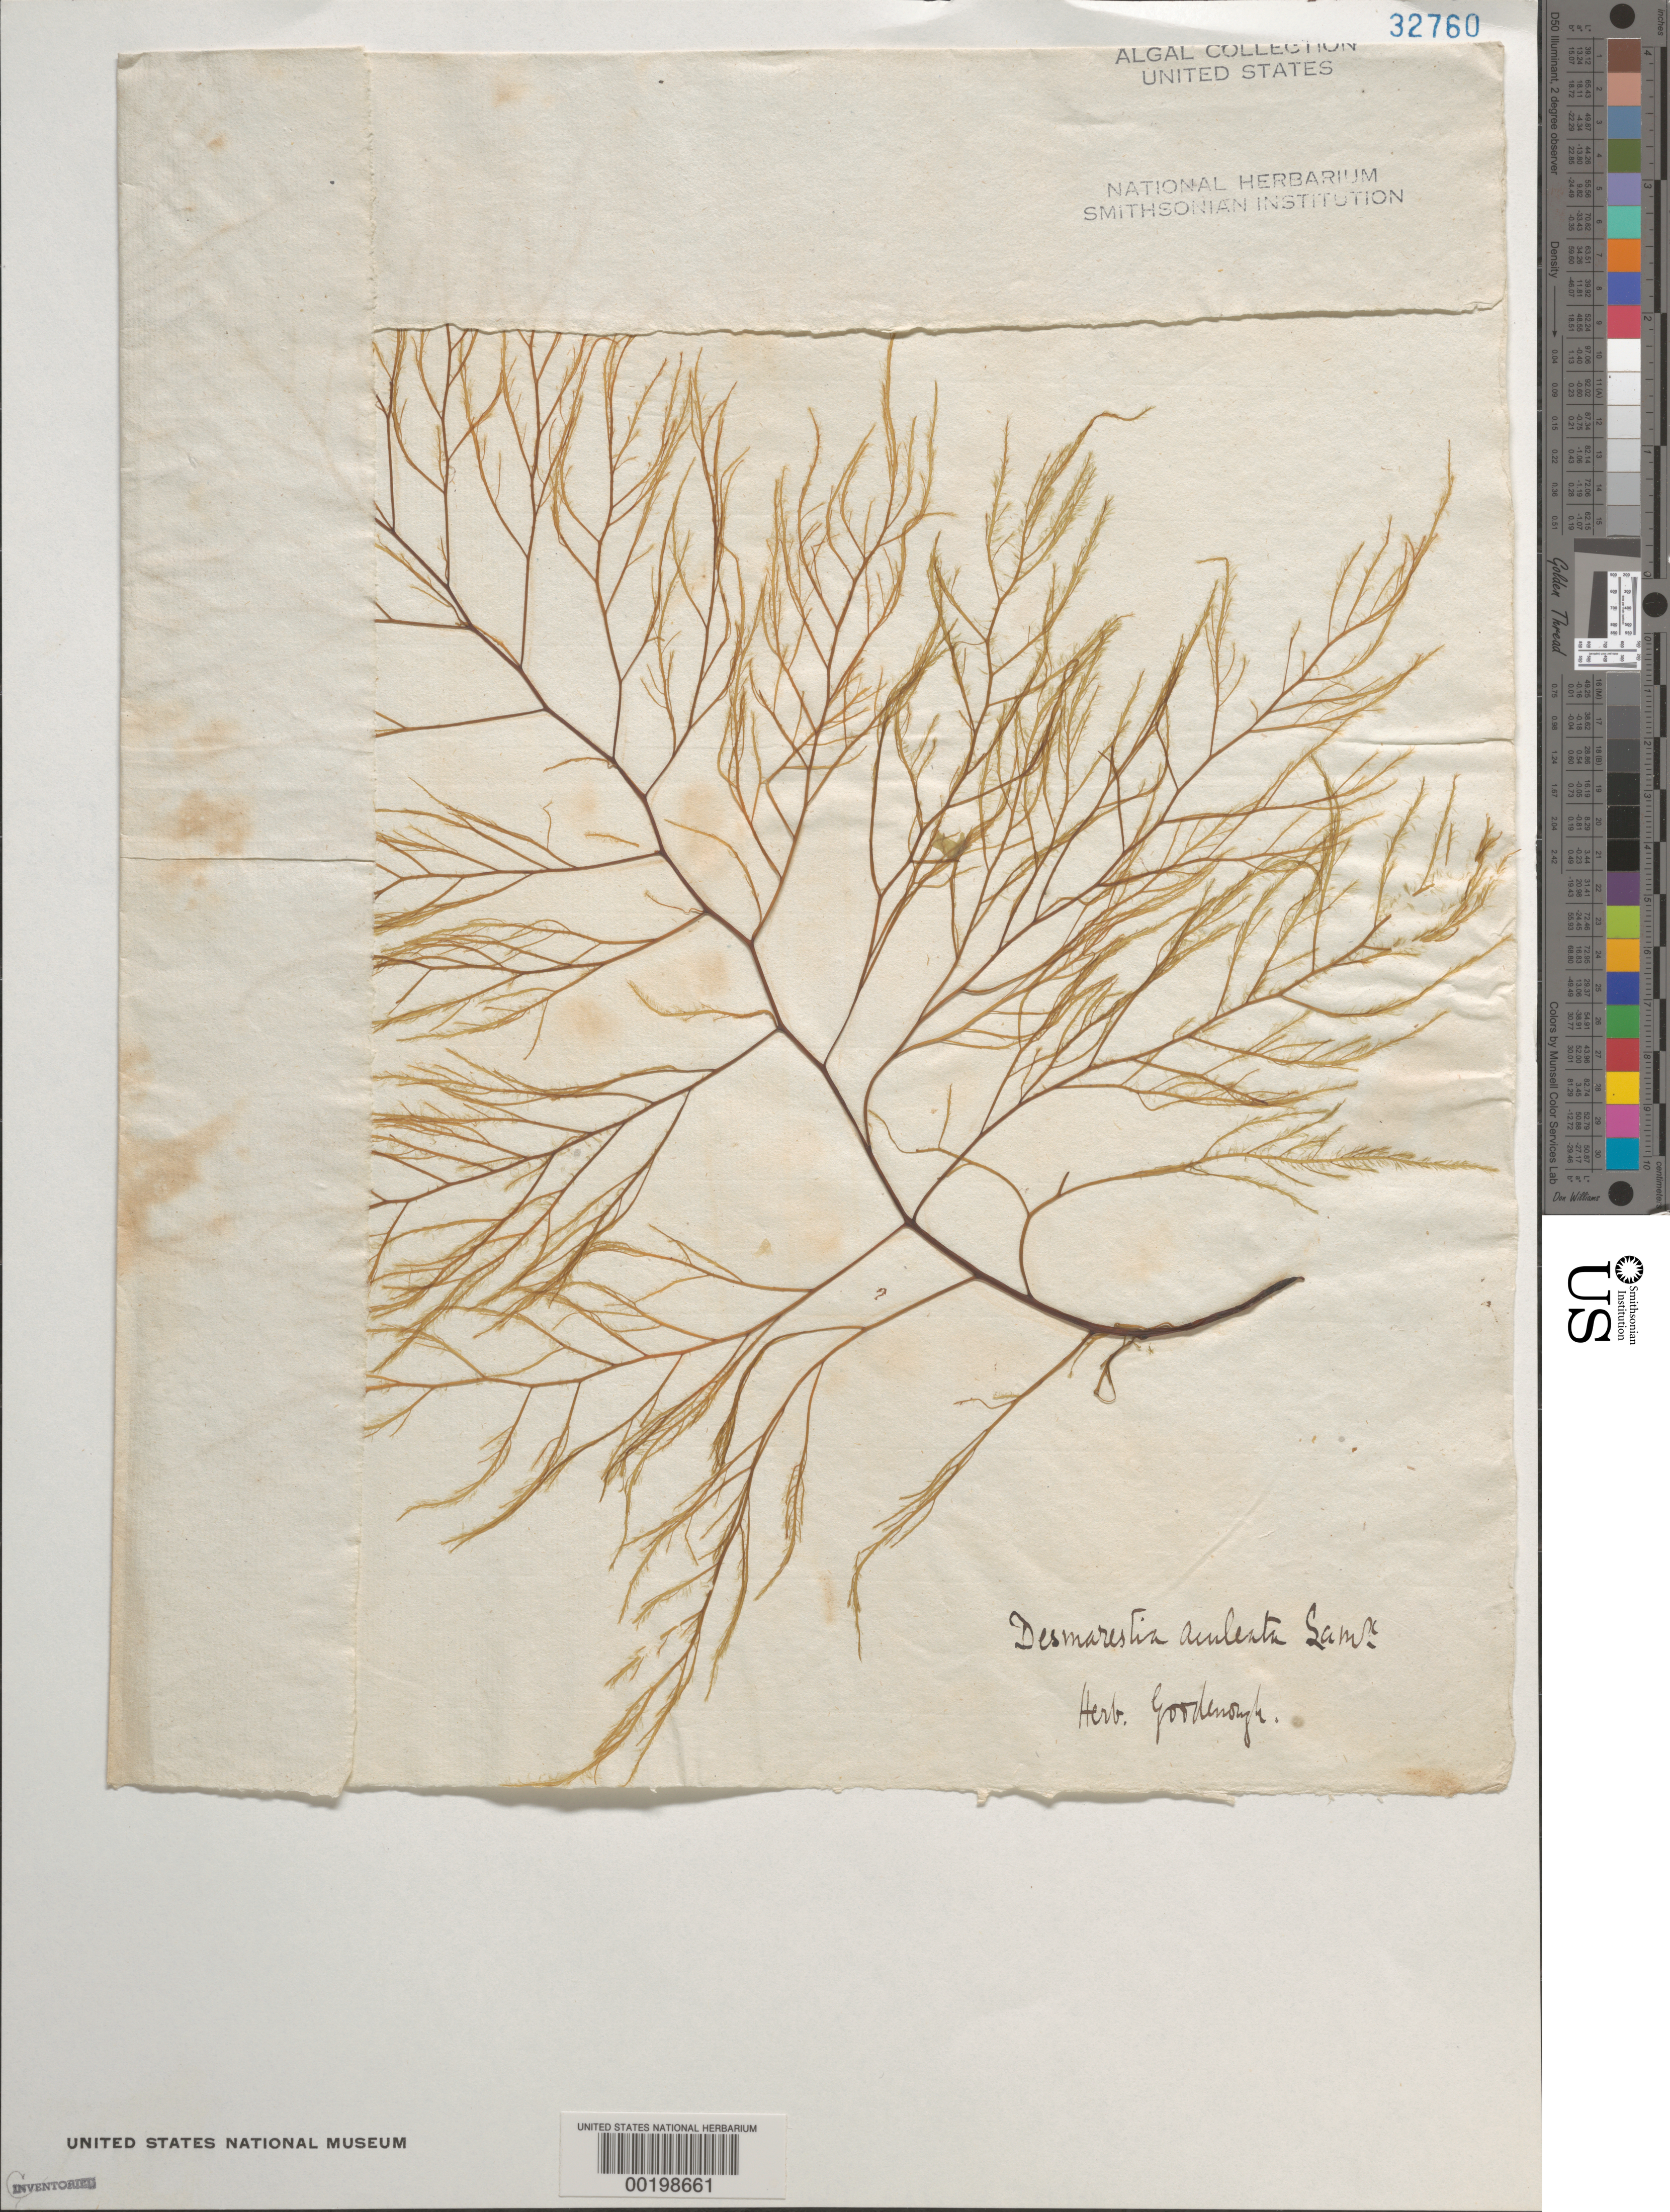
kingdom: Chromista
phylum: Ochrophyta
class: Phaeophyceae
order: Desmarestiales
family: Desmarestiaceae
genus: Desmarestia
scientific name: Desmarestia aculeata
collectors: S. Goodenough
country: United Kingdom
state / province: England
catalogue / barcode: US 32760